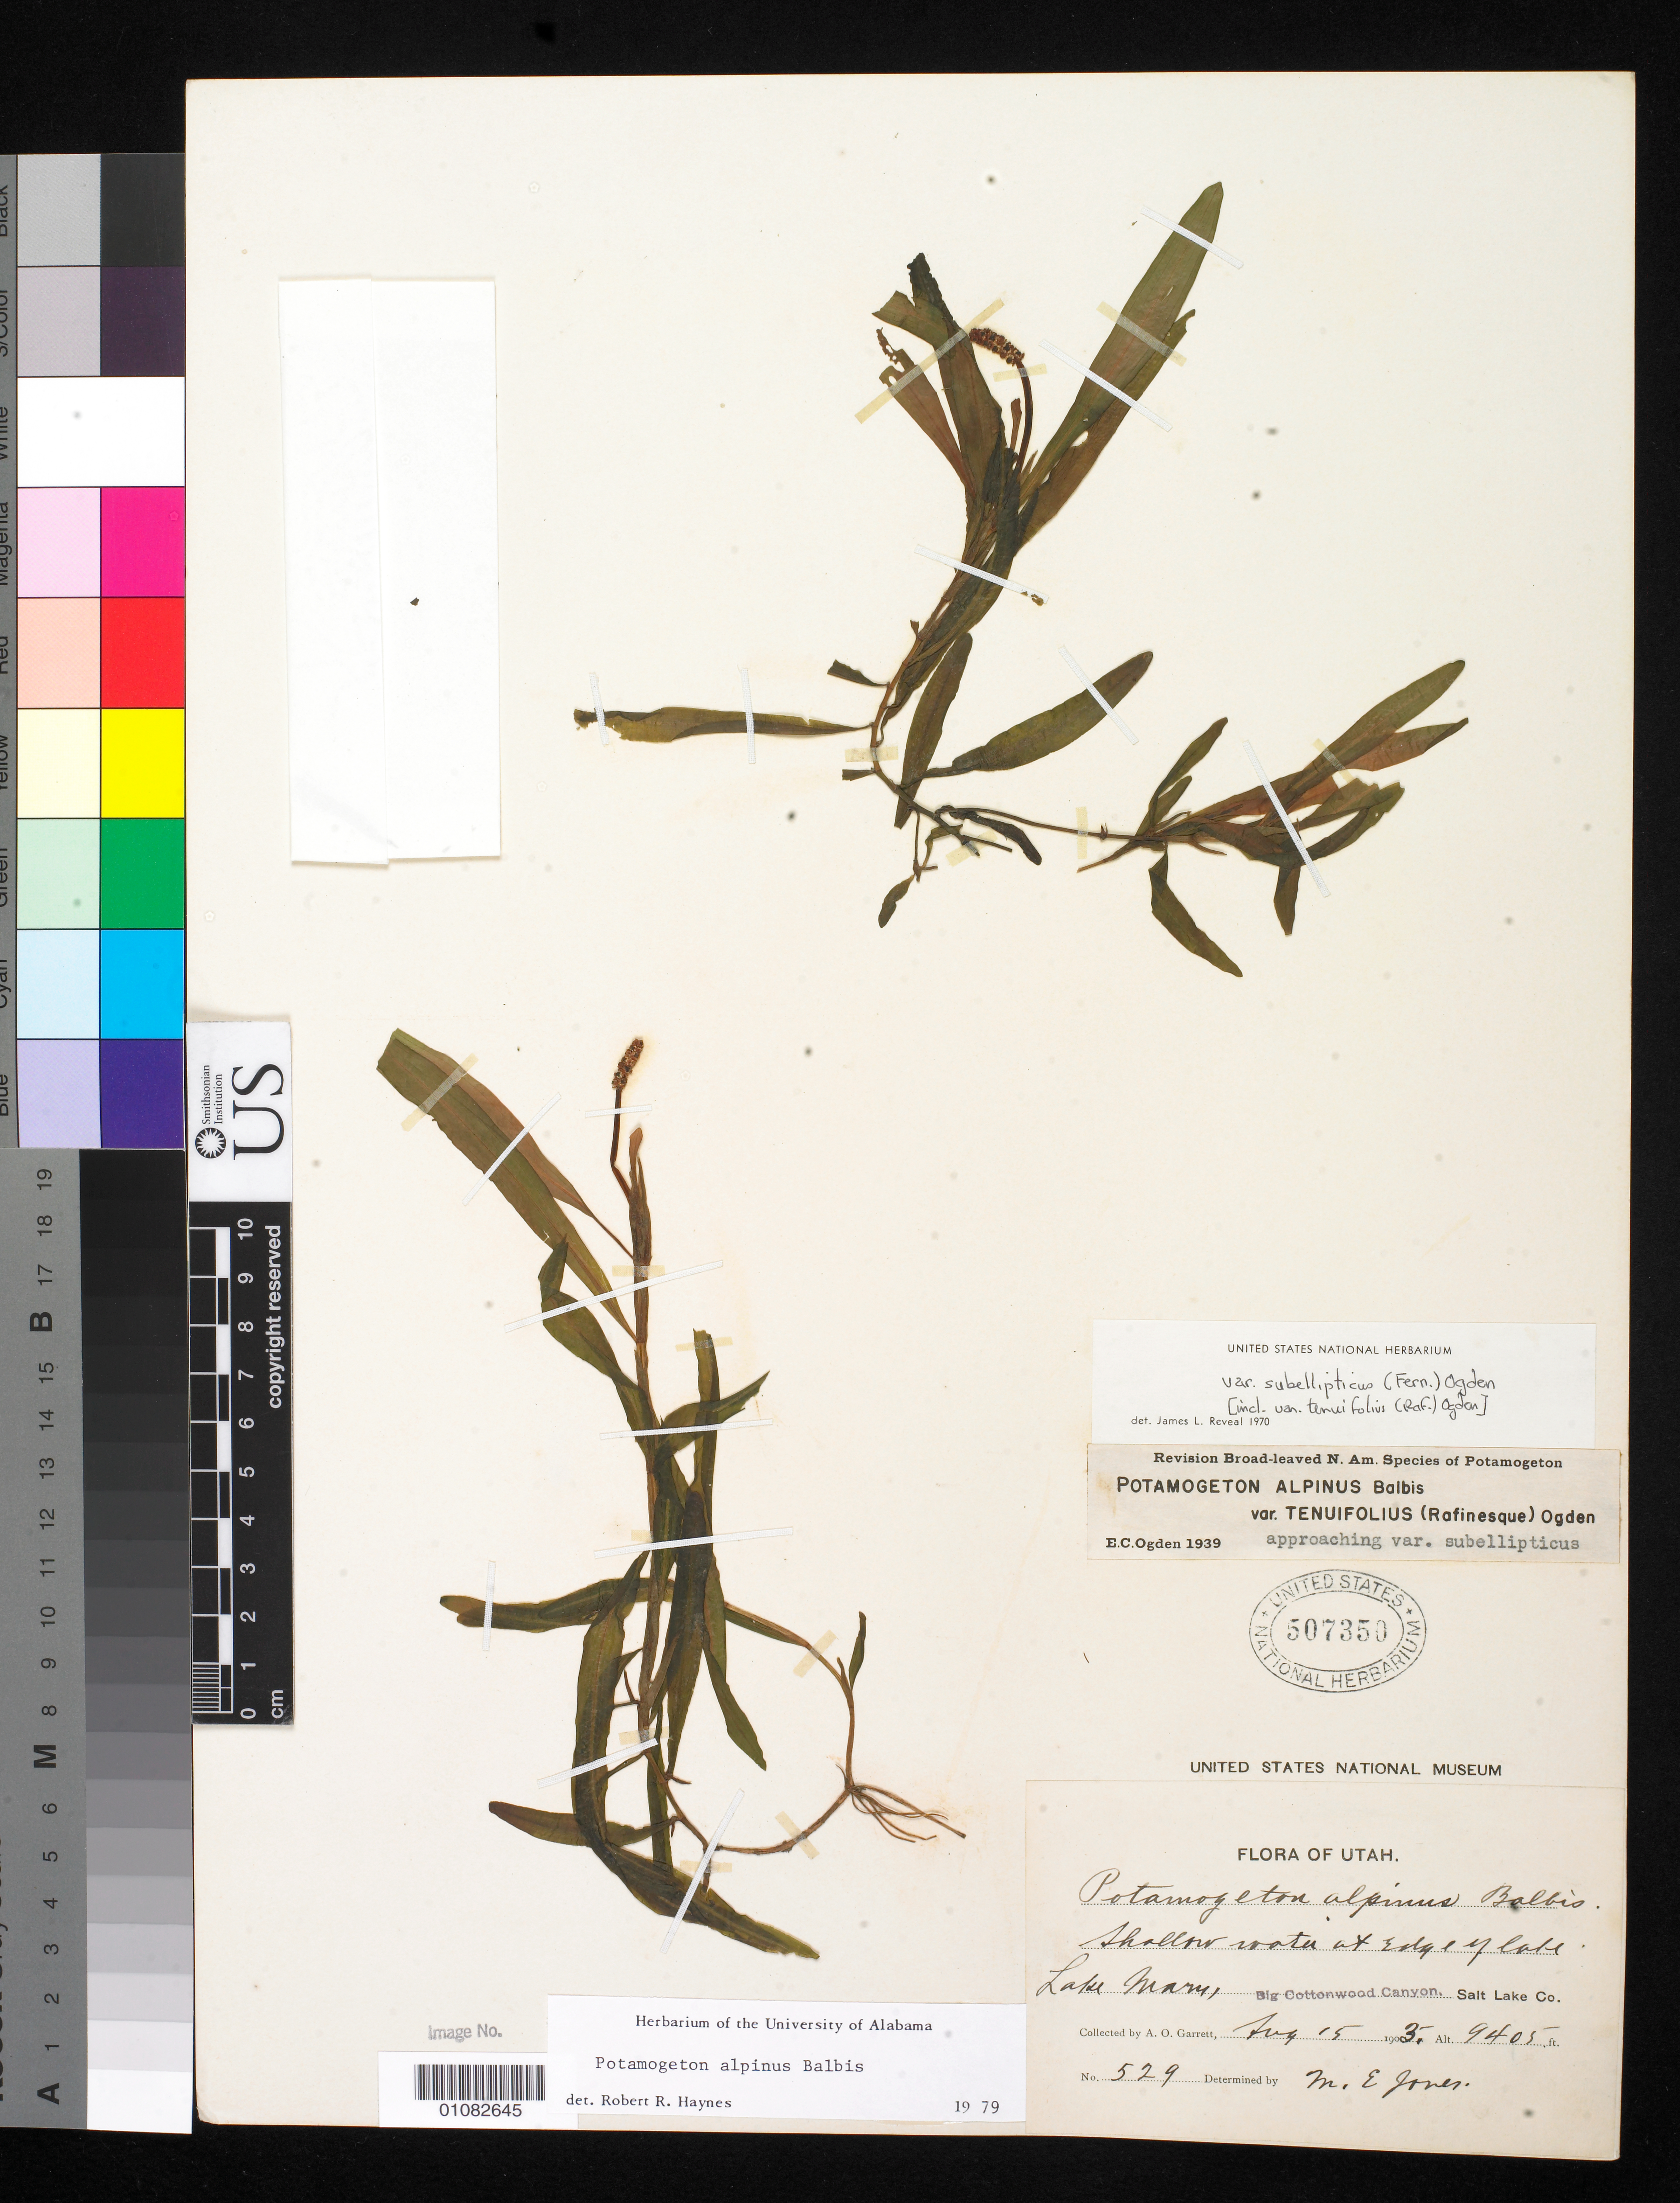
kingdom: Plantae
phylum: Tracheophyta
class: Liliopsida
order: Alismatales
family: Potamogetonaceae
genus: Potamogeton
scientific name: Potamogeton alpinus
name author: Balb.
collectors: A. O. Garrett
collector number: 529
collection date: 1903-08-15 or 1930-08-15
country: United States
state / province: Utah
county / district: Salt Lake County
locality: Big Cottonwood Canyon, Lake Mary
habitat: Shallow water at edge of lake.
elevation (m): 2867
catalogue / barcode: US 507350